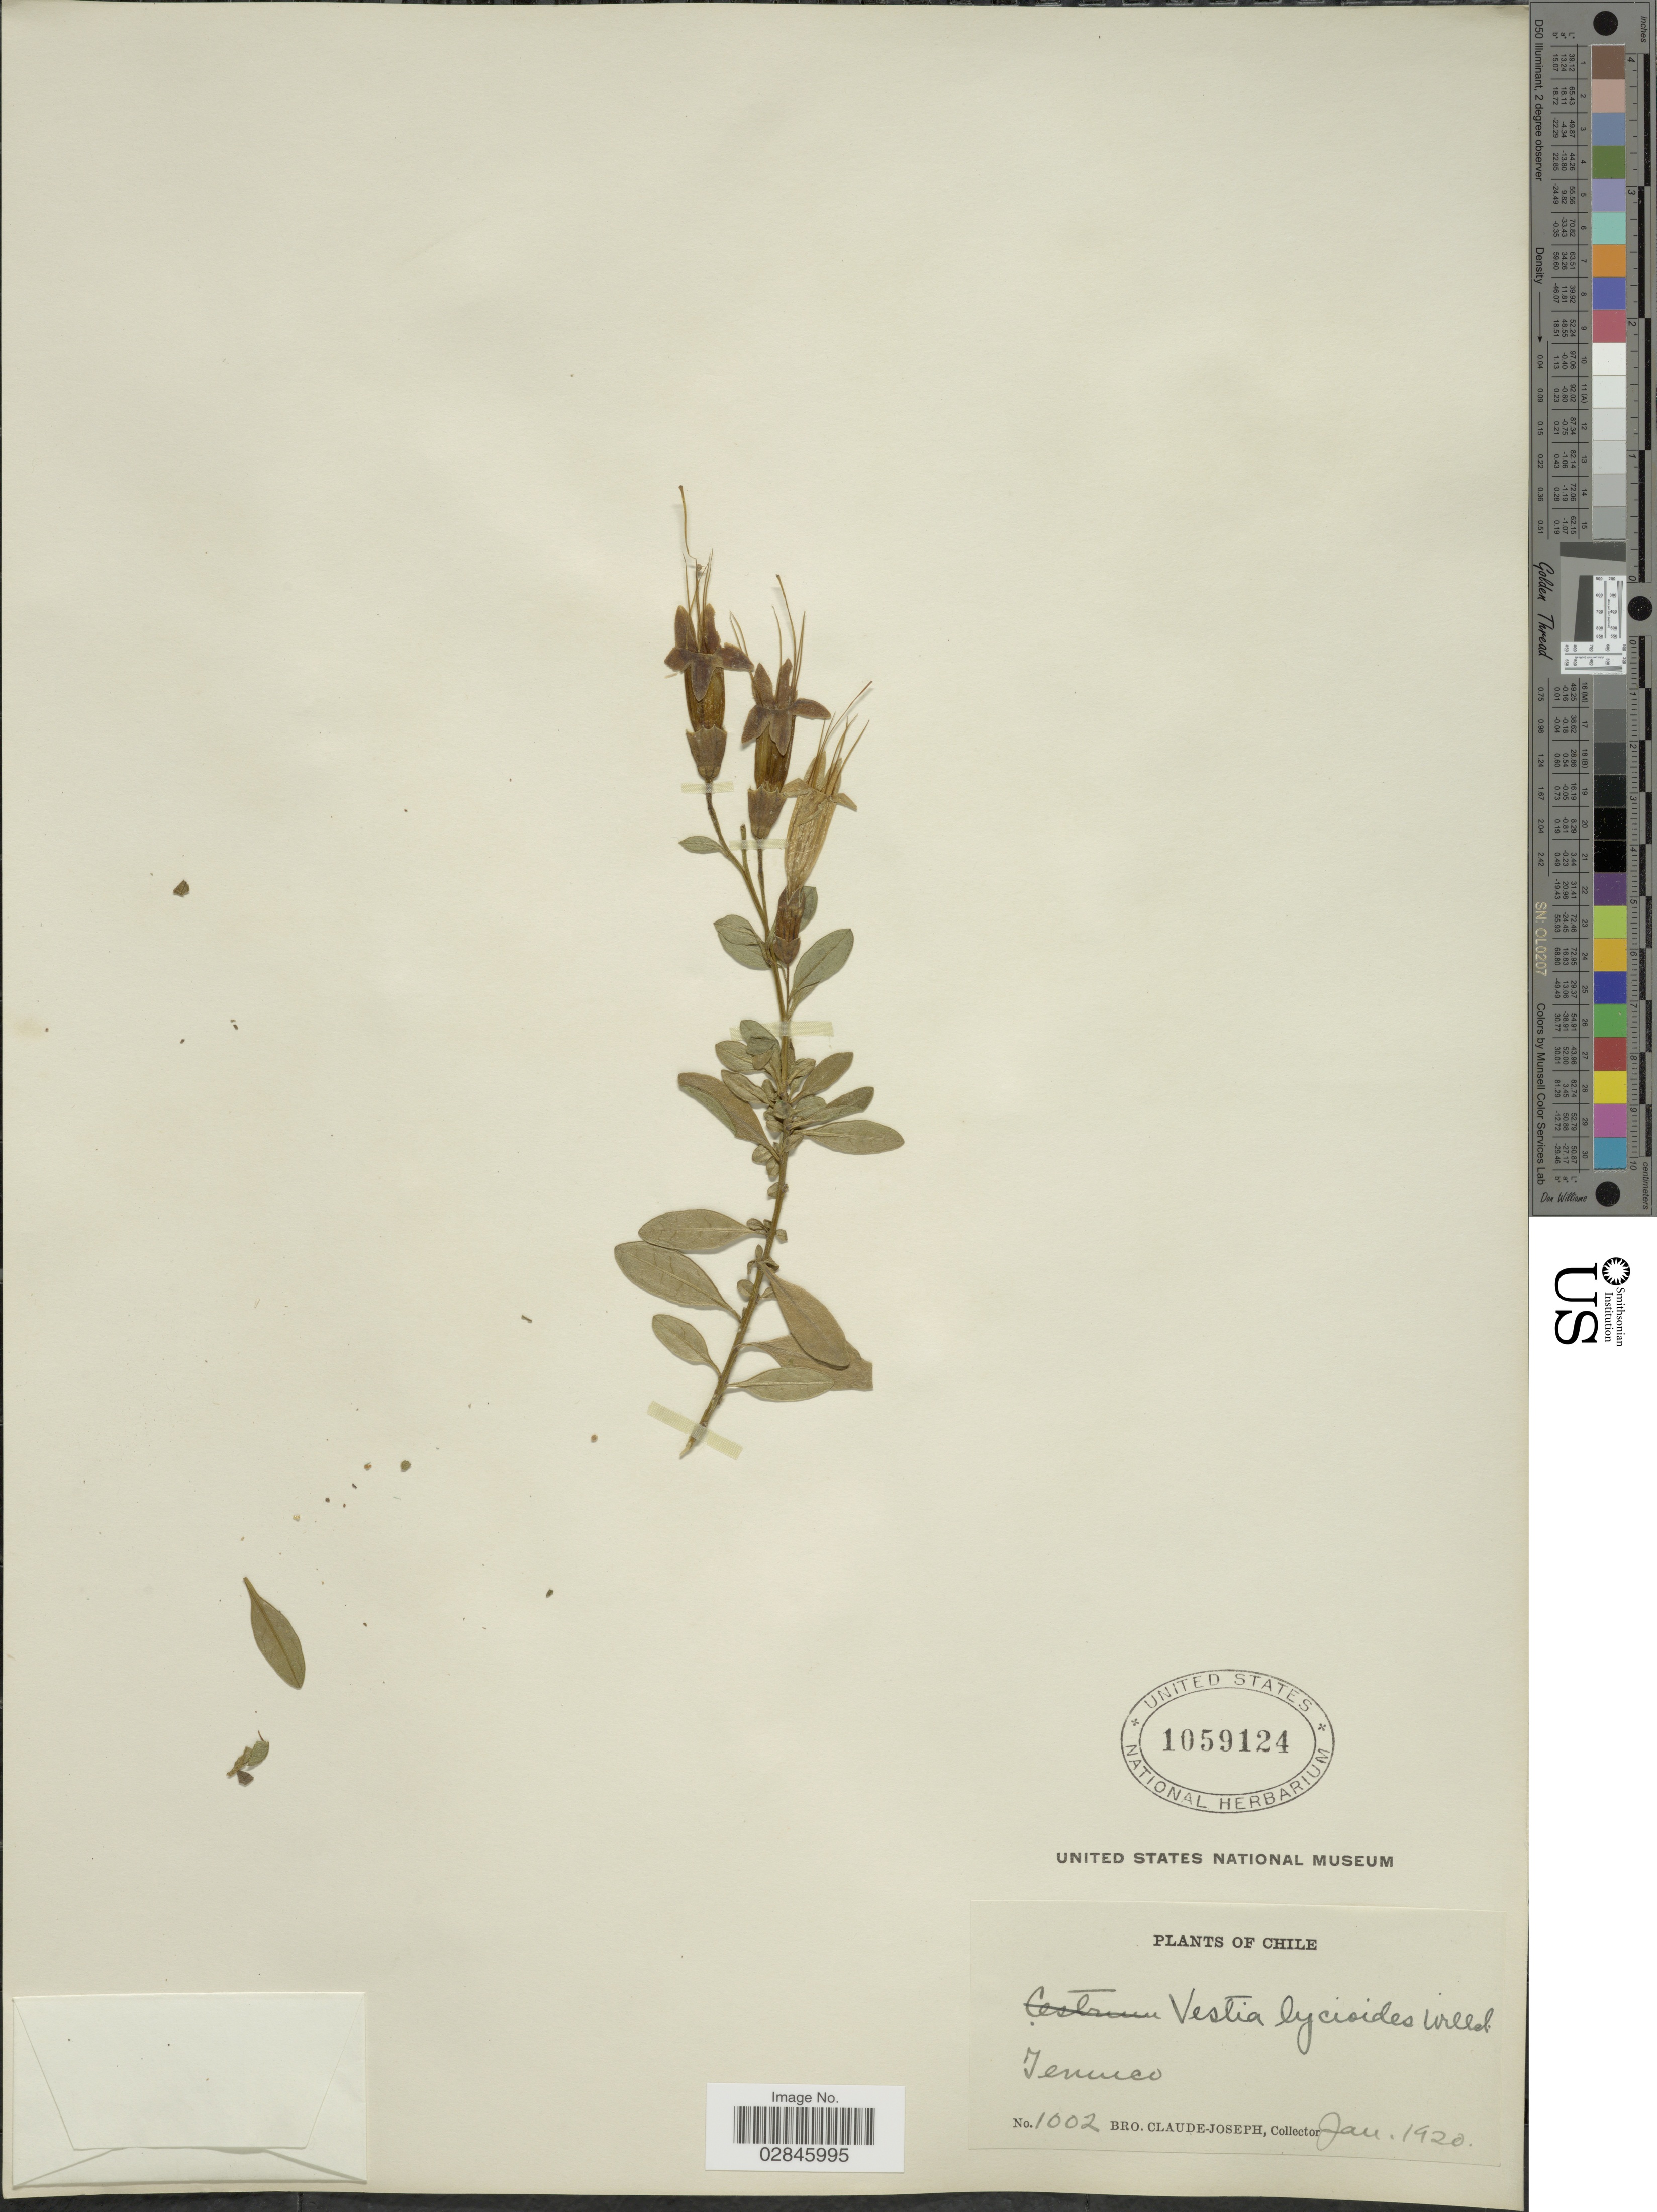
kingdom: Plantae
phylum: Tracheophyta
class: Magnoliopsida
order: Solanales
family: Solanaceae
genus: Vestia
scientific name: Vestia foetida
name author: Hoffmanns.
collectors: Bro. Claude-Joseph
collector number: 1002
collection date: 1920-01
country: Chile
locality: Temuco.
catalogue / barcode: US 1059124